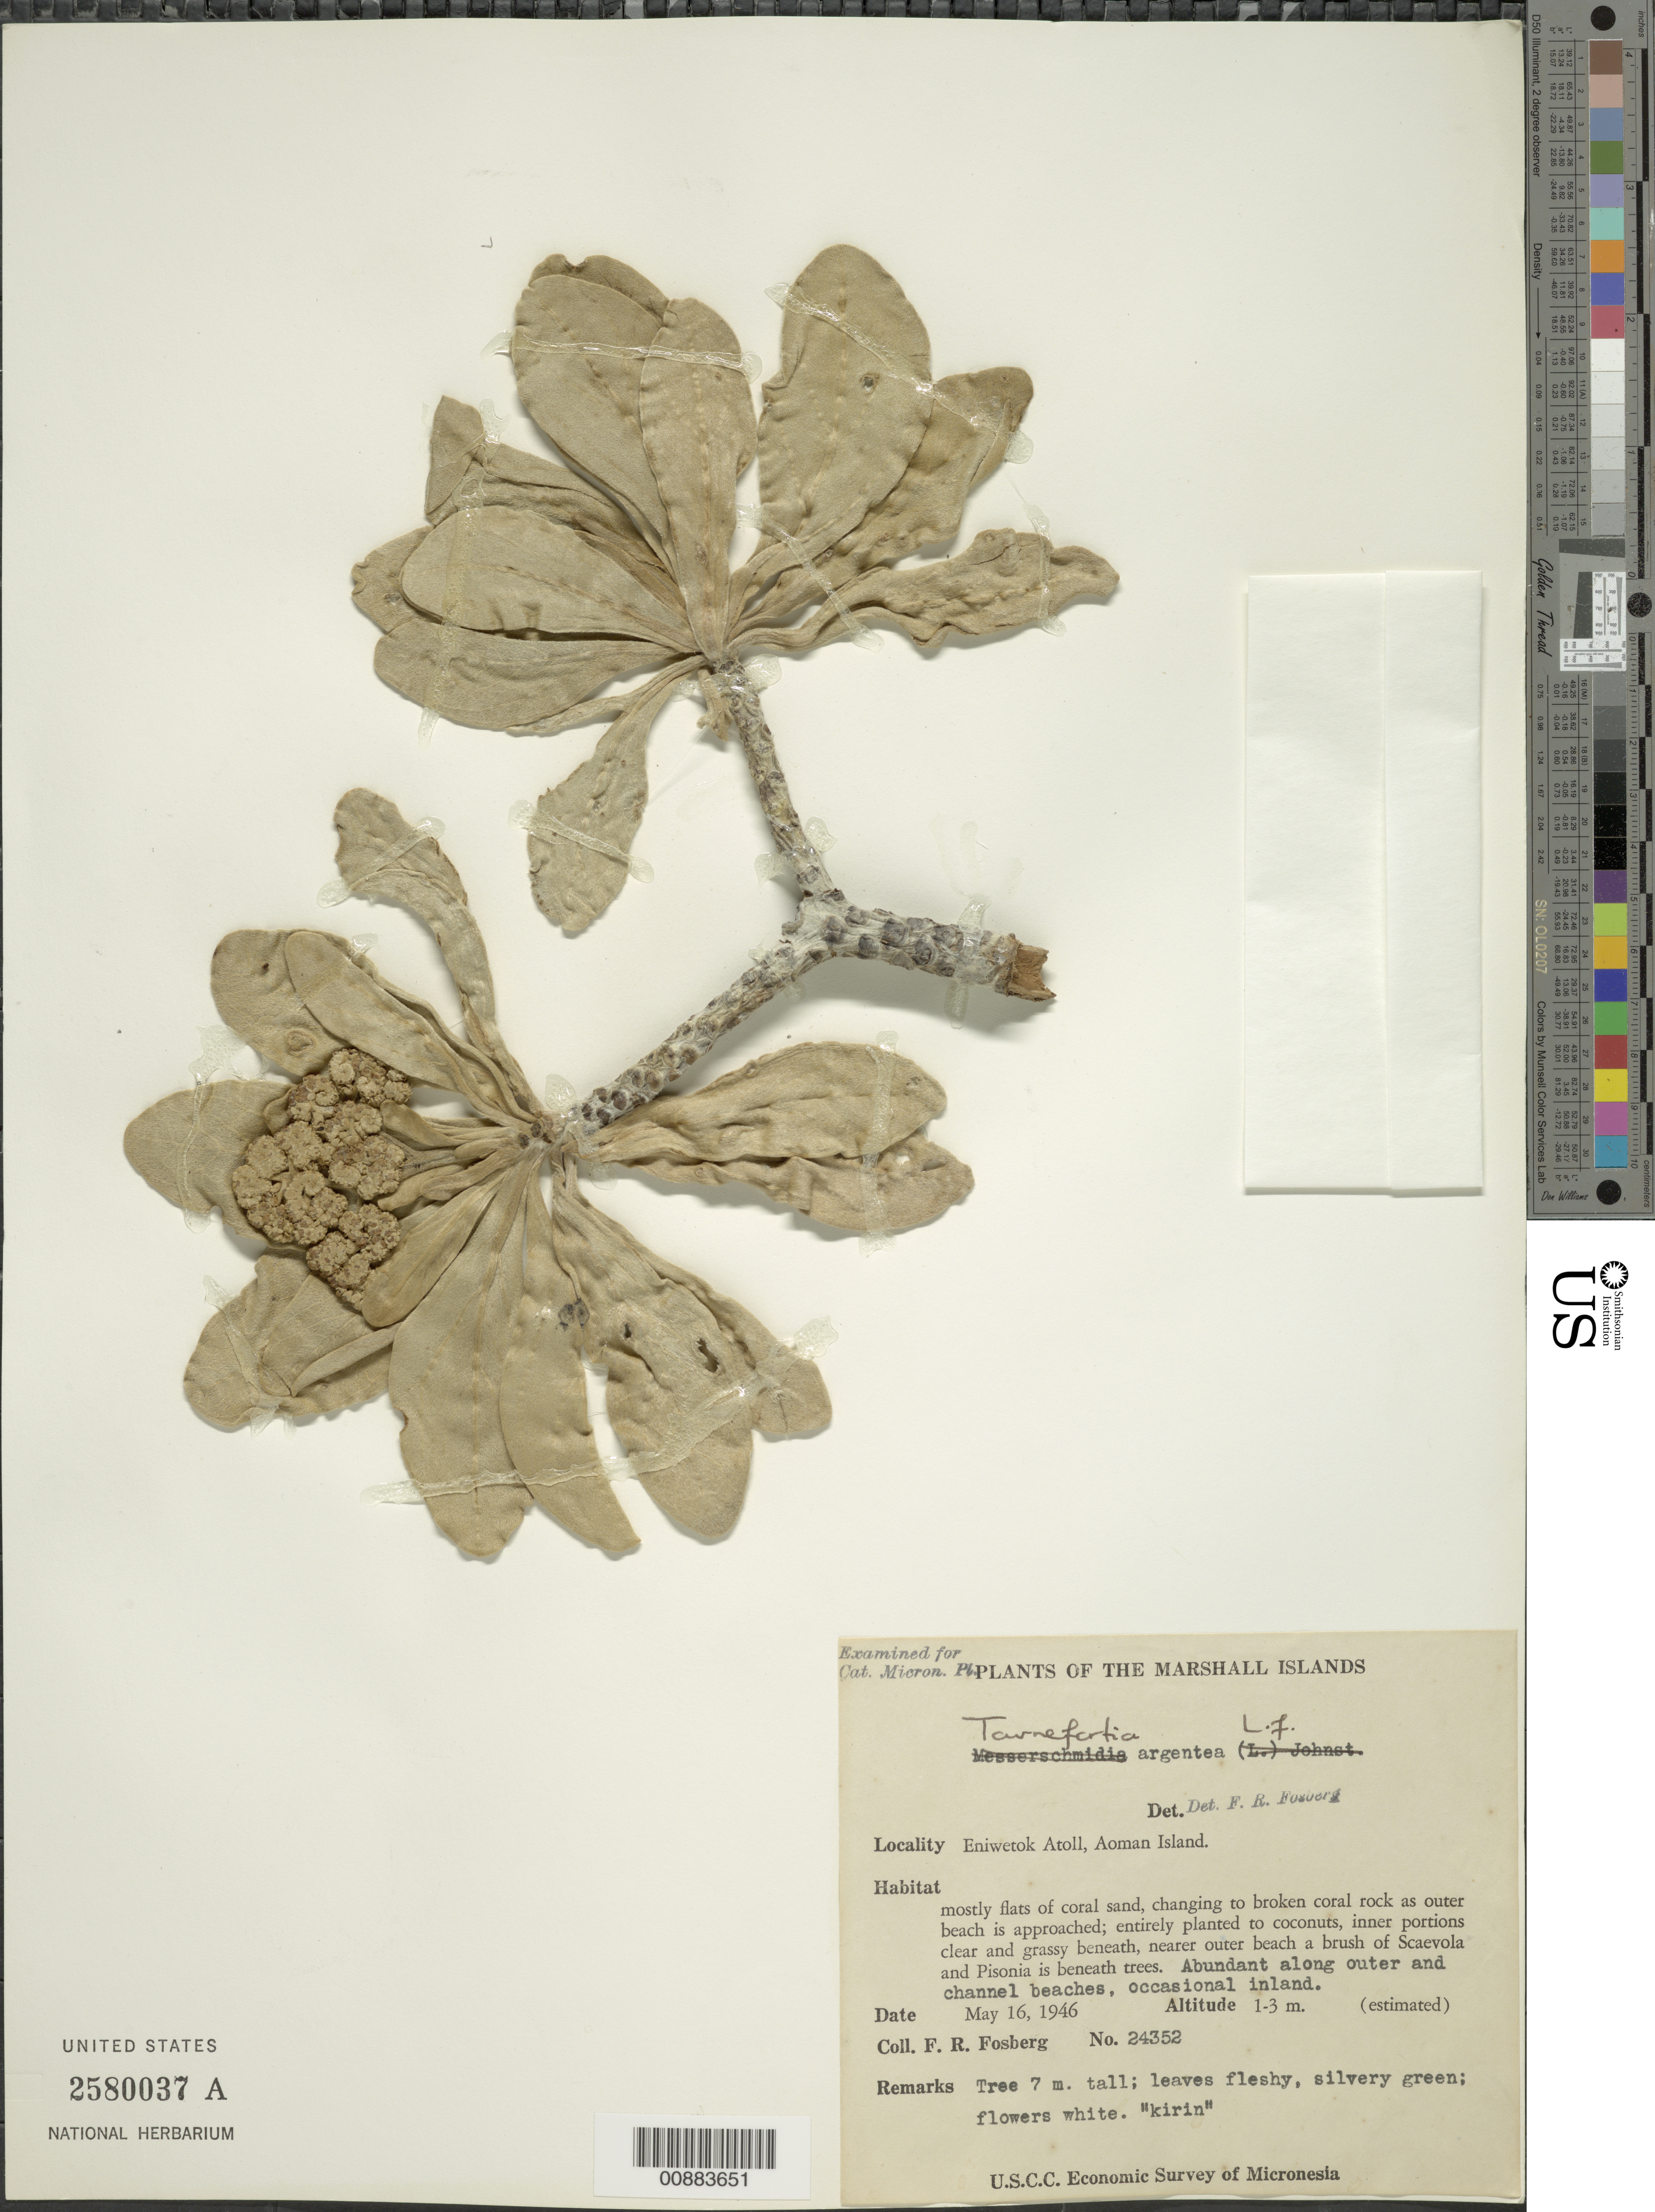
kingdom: Plantae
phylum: Tracheophyta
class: Magnoliopsida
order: Boraginales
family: Heliotropiaceae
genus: Heliotropium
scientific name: Heliotropium arboreum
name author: (Blanco) Mabberley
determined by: Wagner, W. L., (BOT), Smithsonian Institution - National Museum of Natural History (UNITED STATES)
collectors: F. R. Fosberg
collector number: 24352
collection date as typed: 16 May 1946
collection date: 1946-05-16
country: Marshall Islands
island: Enewetak [Eniwetok] Atoll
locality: Eniwetok Atoll, Aoman Islet; abimdamt a;pmg piter amd cjamme; beacjes. Pccasopma; om;amd/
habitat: flats of coral sand, changing to broken coral rock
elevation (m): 1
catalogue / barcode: US 2580037